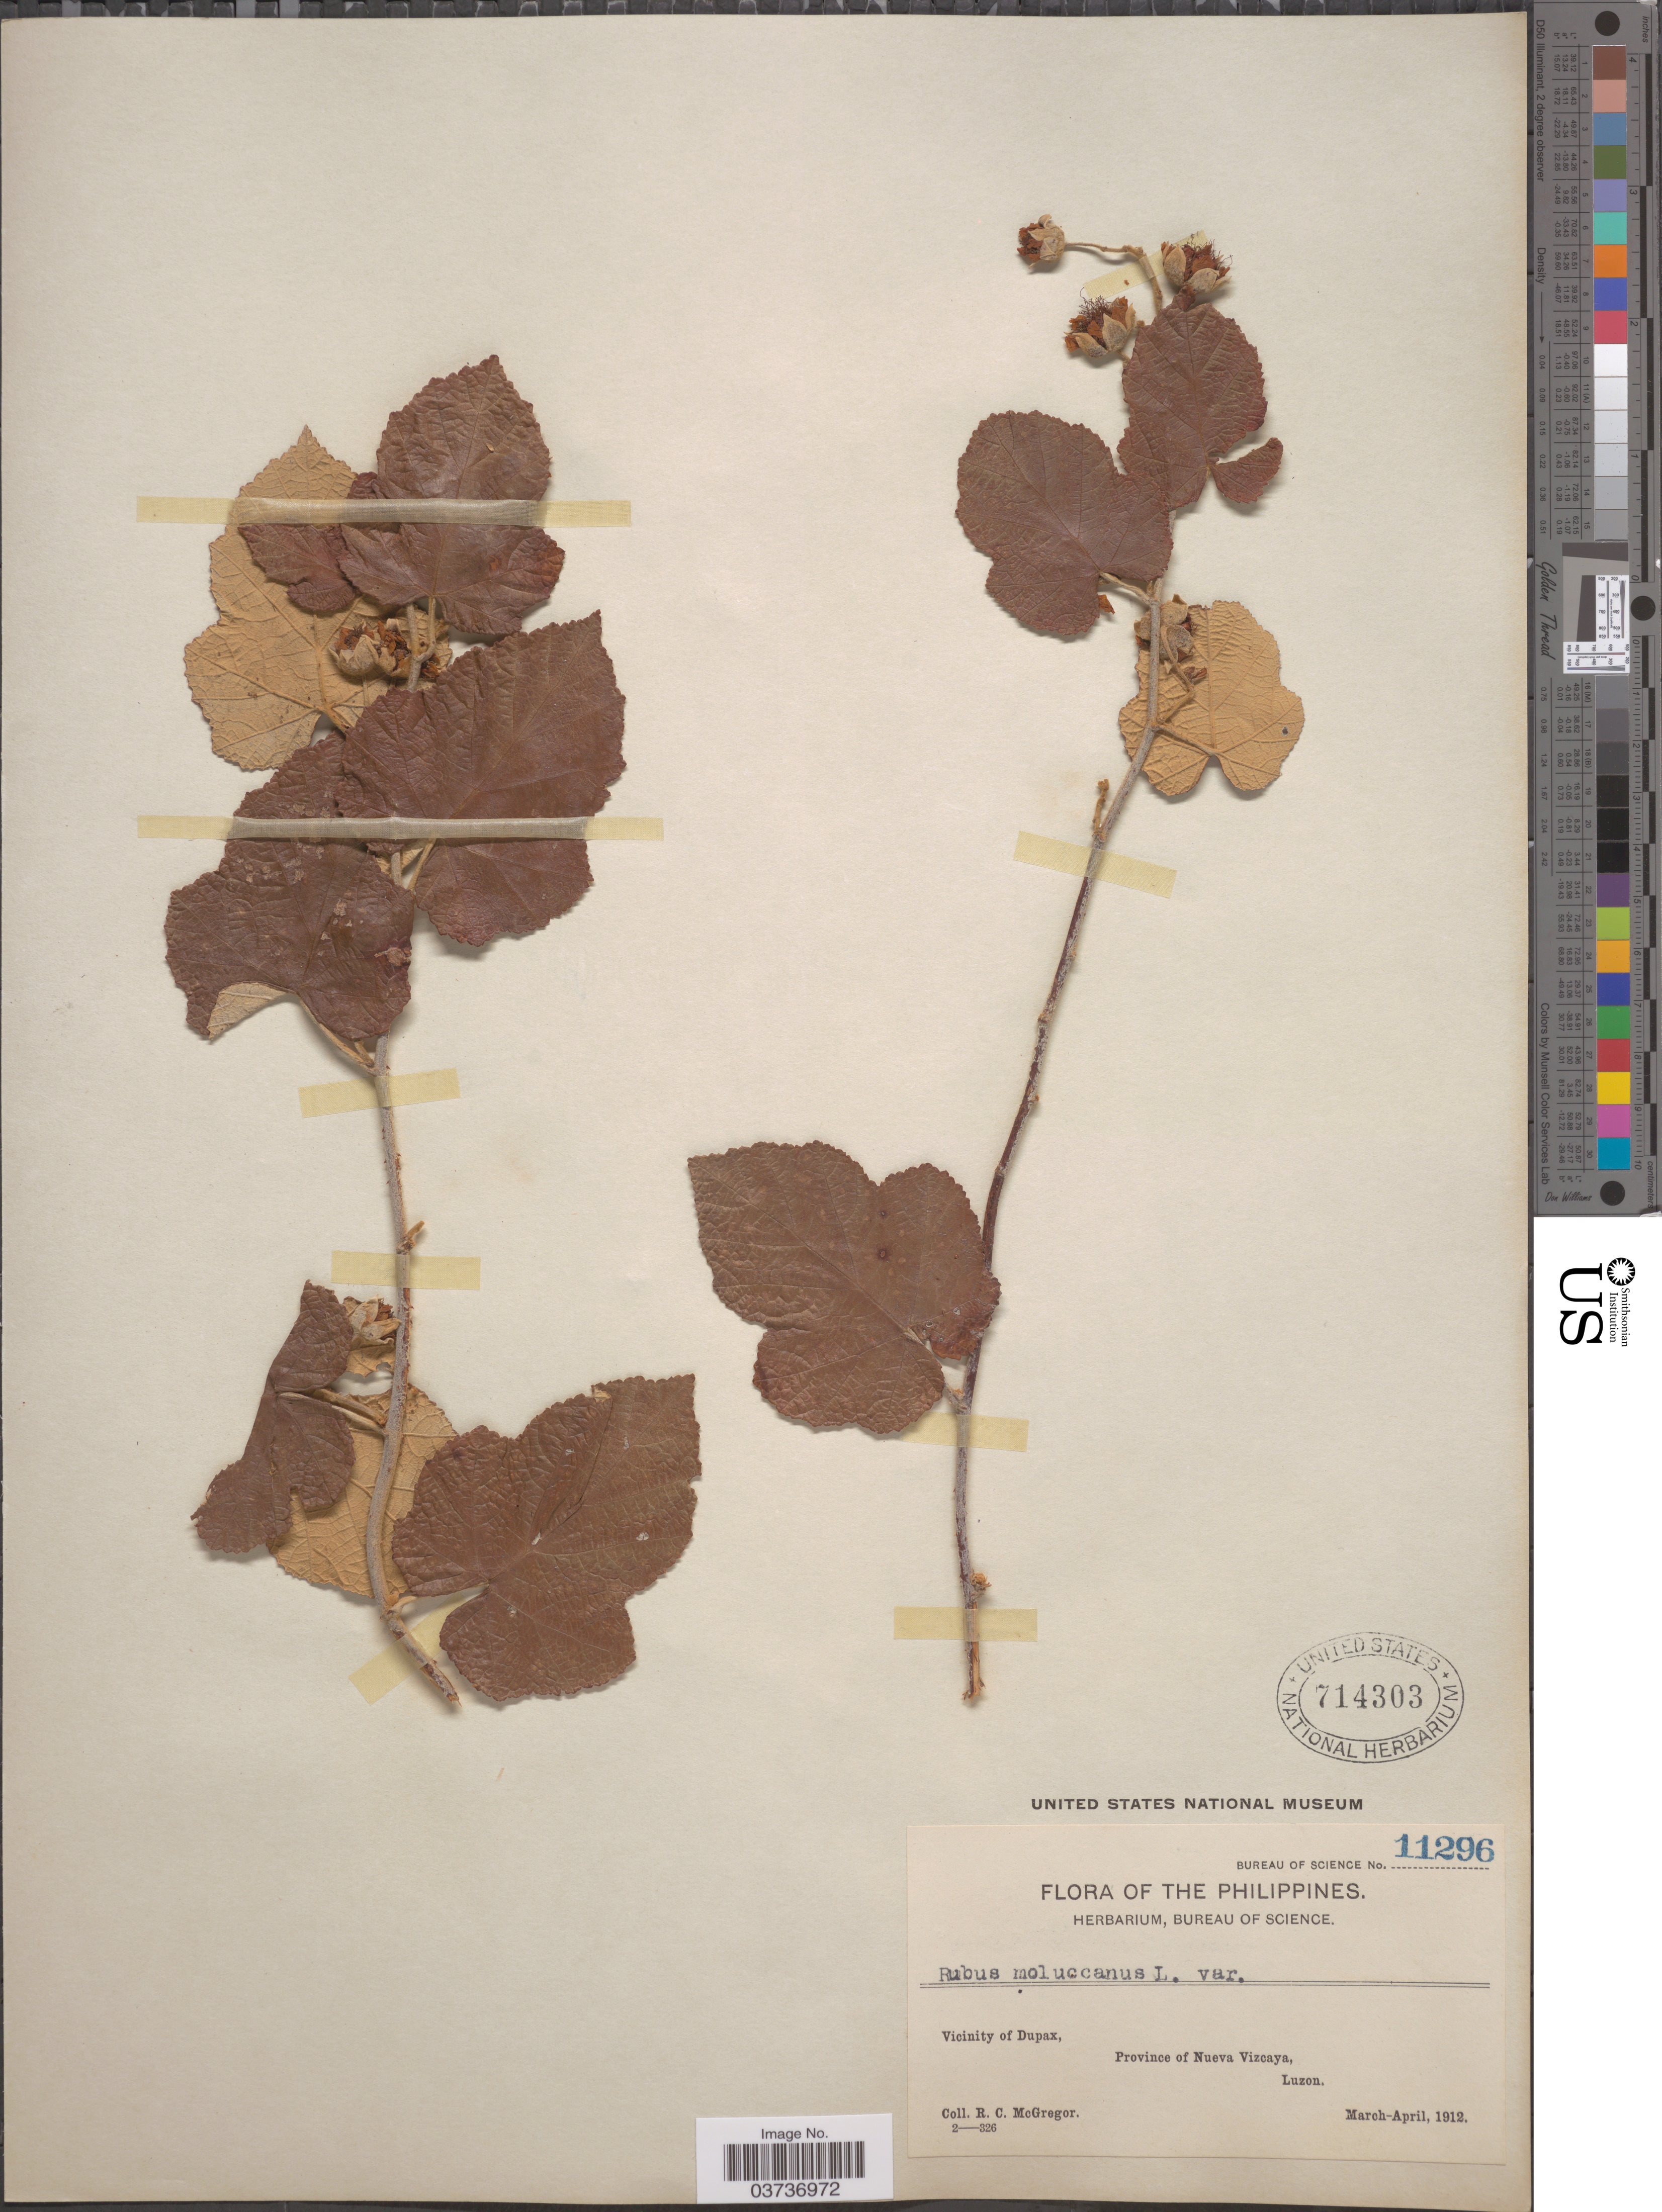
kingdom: Plantae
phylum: Tracheophyta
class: Magnoliopsida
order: Rosales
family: Rosaceae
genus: Rubus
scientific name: Rubus moluccanus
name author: L.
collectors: R. C. McGregor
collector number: Bureau of Science 11296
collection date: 1912-03/1912-04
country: Philippines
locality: Vicinity of Dupax, Province of Nueva Vizcaya, Luzon.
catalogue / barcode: US 714303